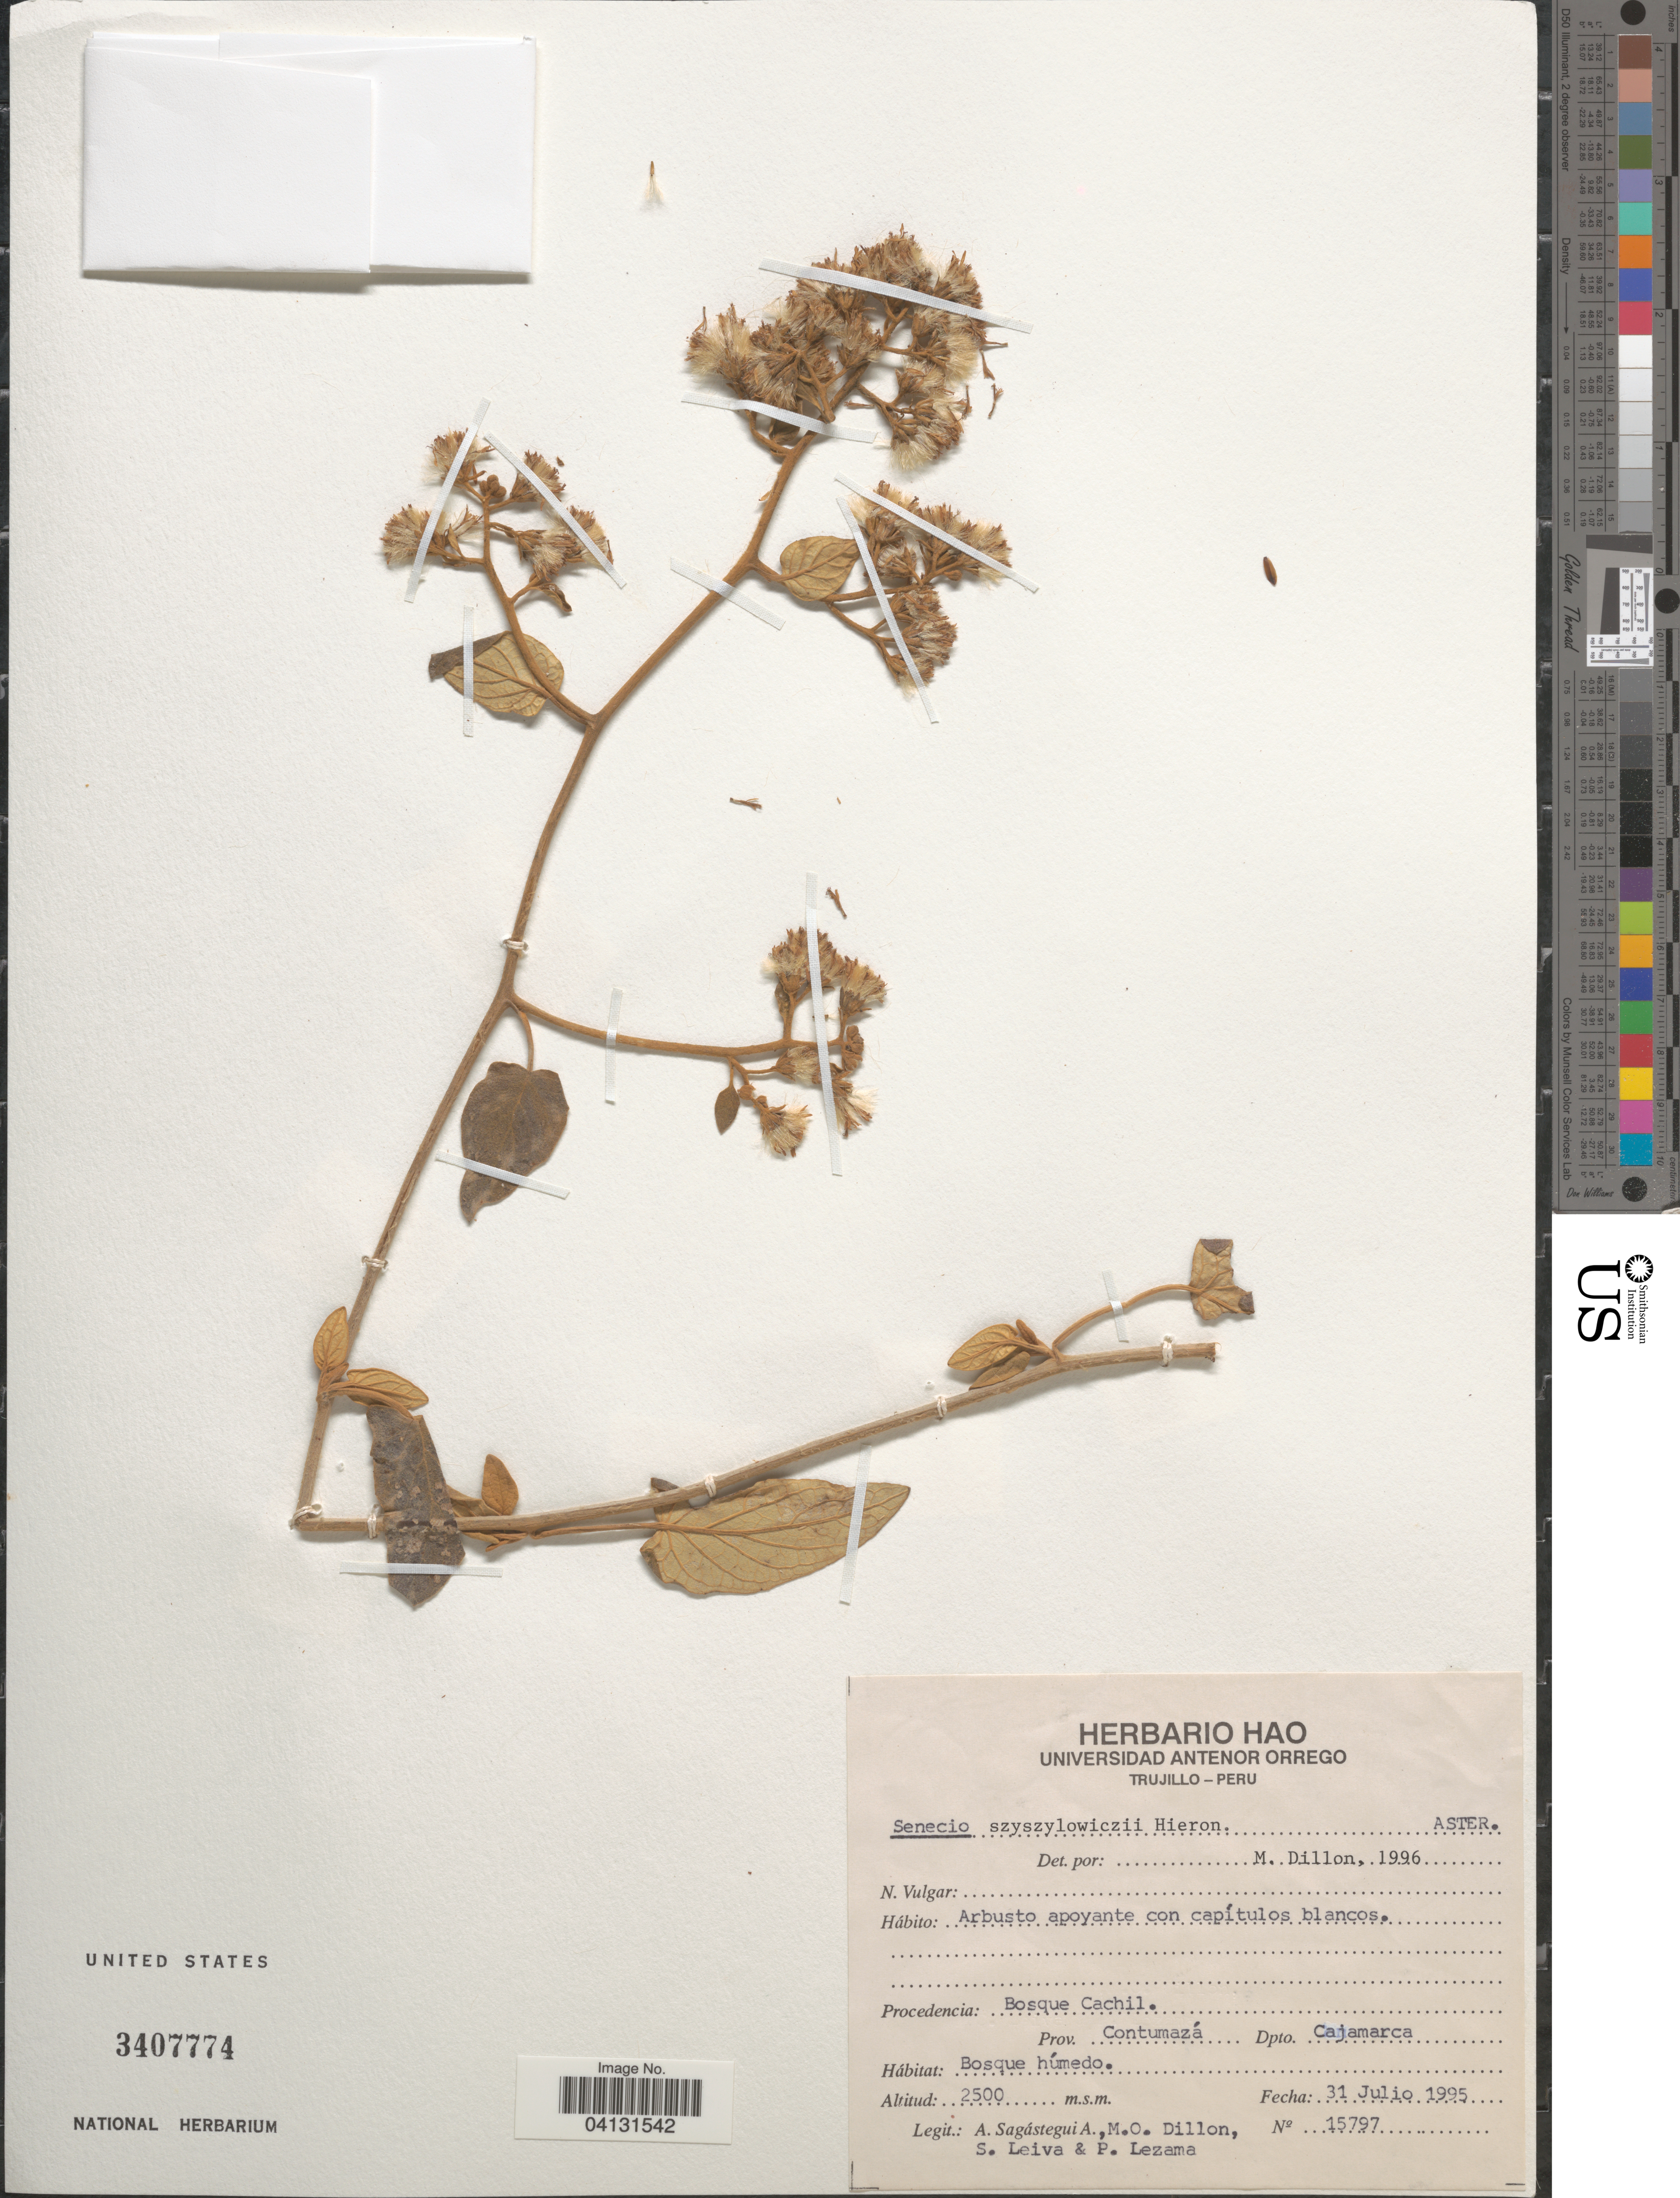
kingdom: Plantae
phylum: Tracheophyta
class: Magnoliopsida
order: Asterales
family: Asteraceae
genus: Senecio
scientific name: Senecio szyszylowiczii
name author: Hieron.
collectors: A. Sagástegui A., M. O. Dillon, S. Leiva & P. Lezama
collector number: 15797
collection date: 1995-07-31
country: Peru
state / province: Cajamarca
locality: Bosque Cachil. Prov. Contumazá. Dpto. Cajamarca.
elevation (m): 2500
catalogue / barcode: US 3407774